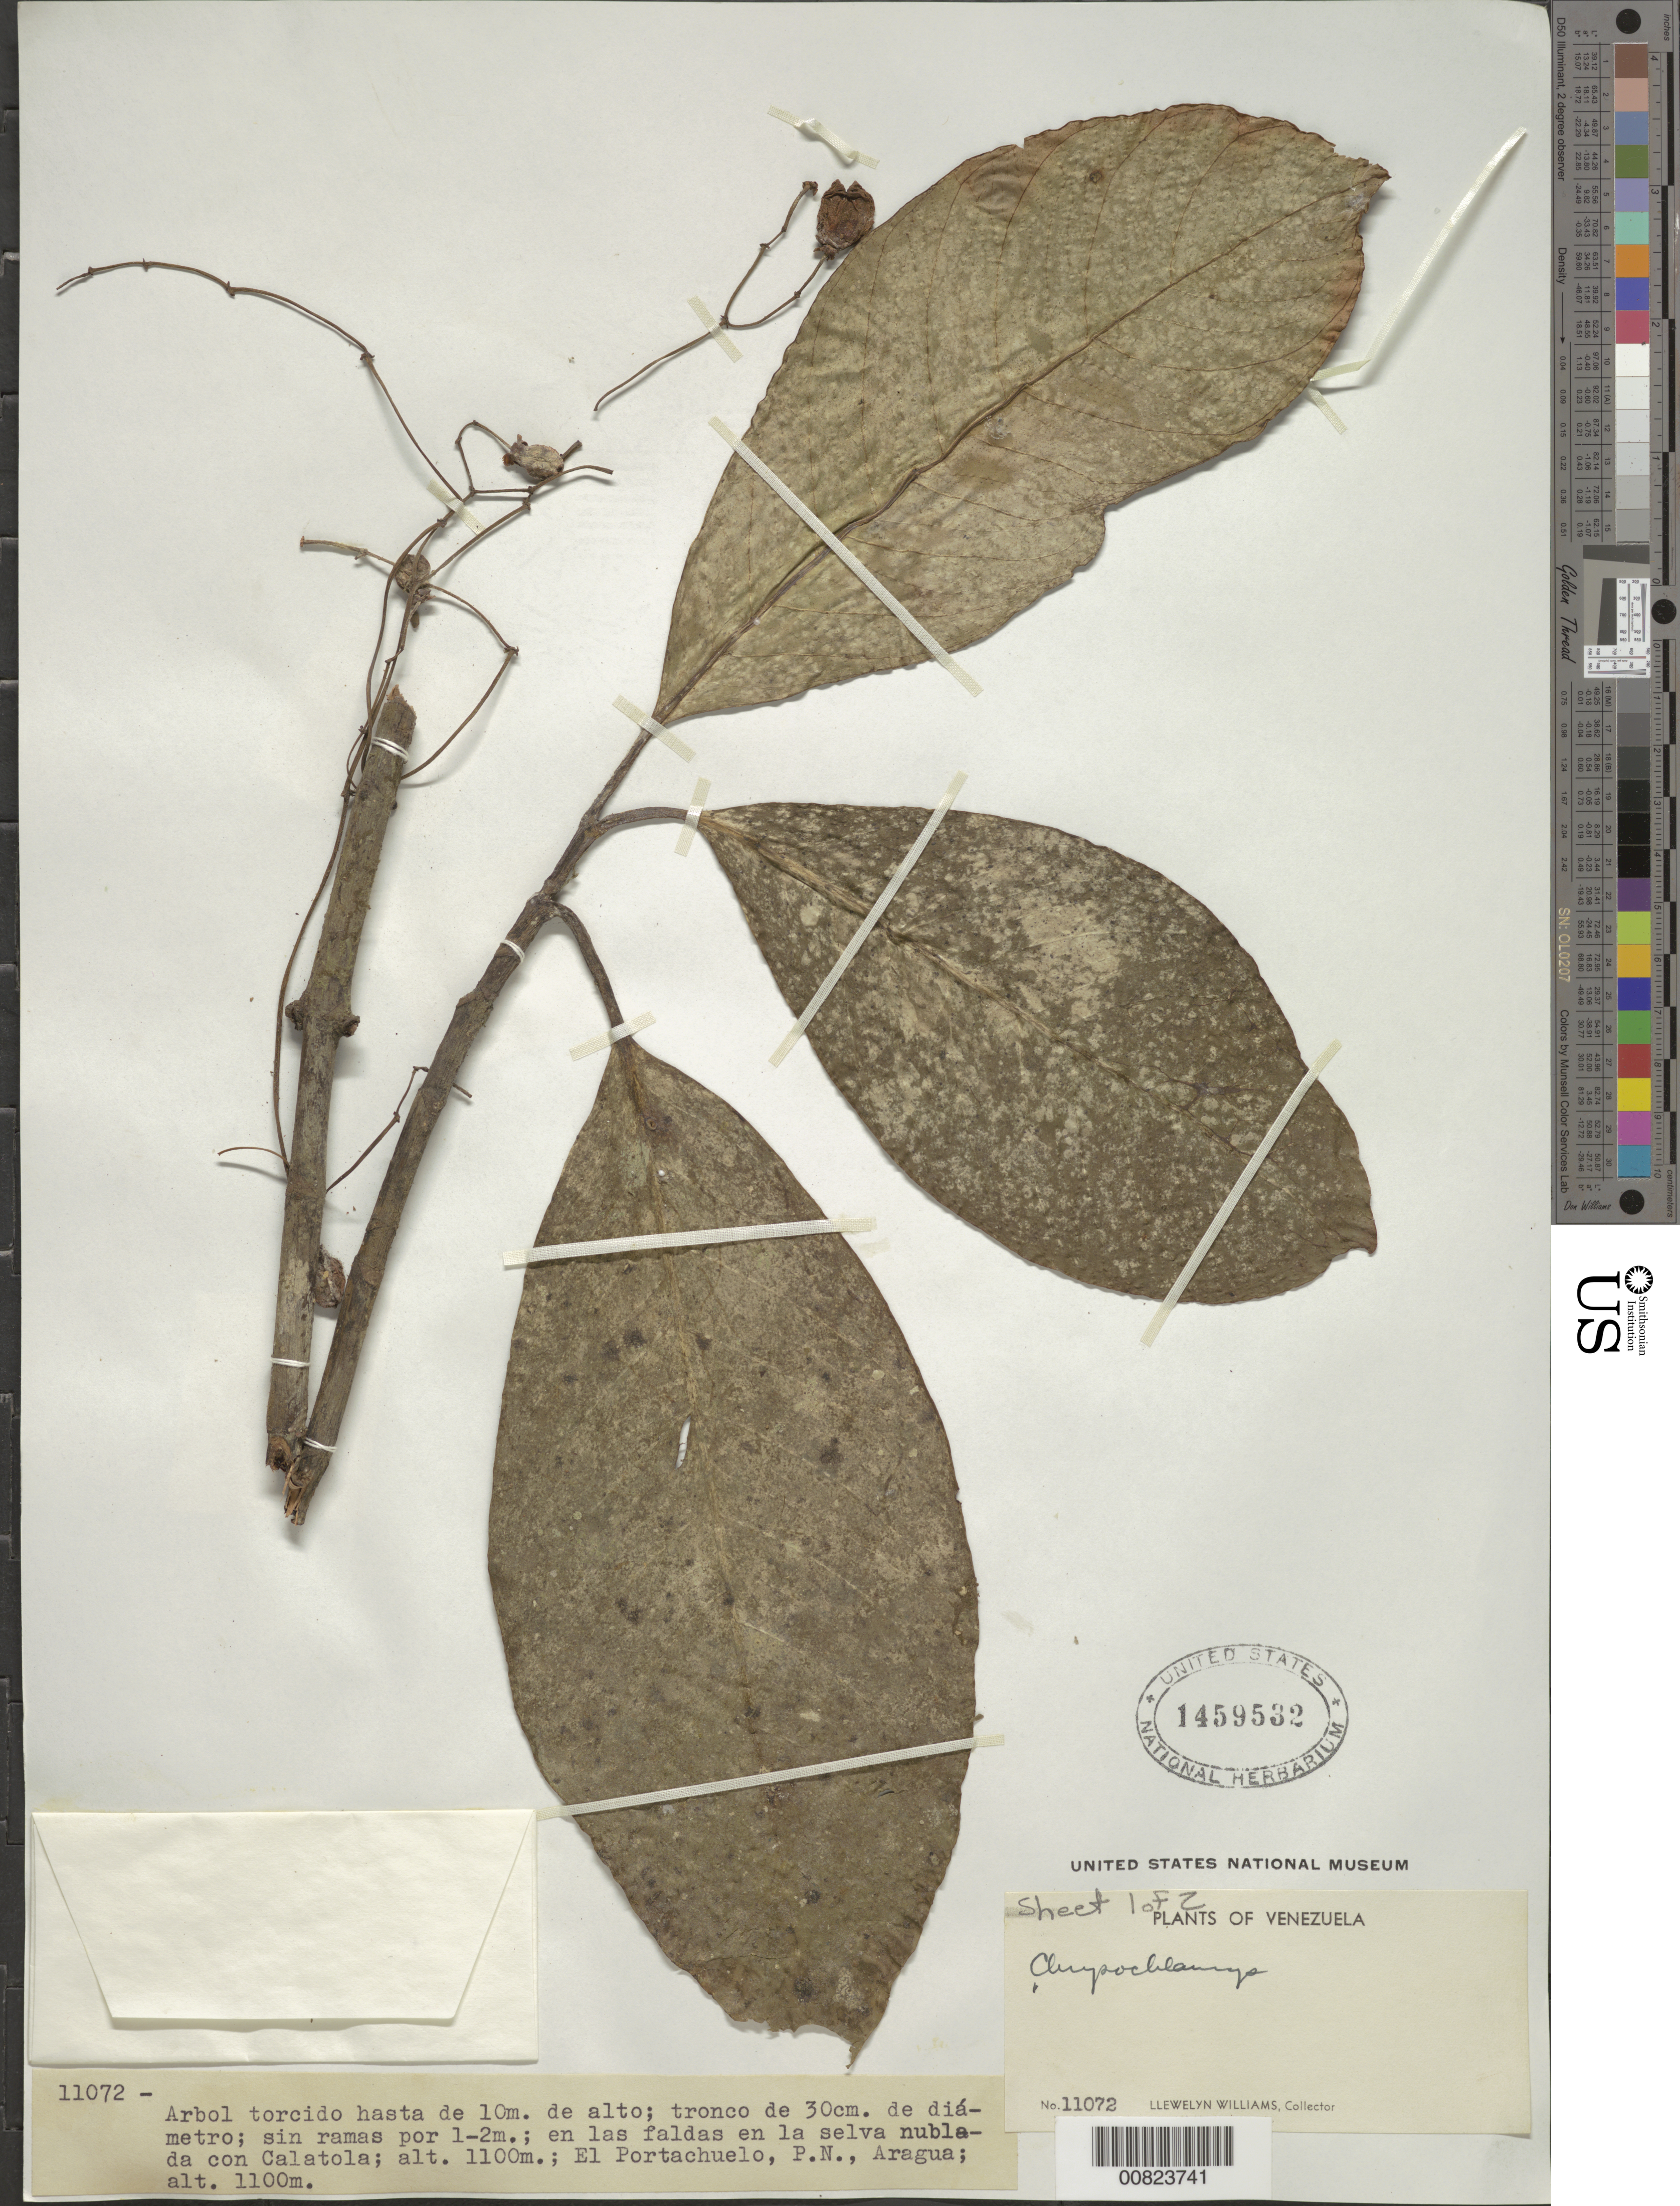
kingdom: Plantae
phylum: Tracheophyta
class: Magnoliopsida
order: Malpighiales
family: Clusiaceae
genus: Chrysochlamys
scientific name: Chrysochlamys sp.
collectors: Ll. Williams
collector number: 11072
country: Venezuela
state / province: Aragua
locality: El Portachuelo, P.N.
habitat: Faldas en la selva nublada con Calatola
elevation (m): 1100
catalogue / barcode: US 1459532